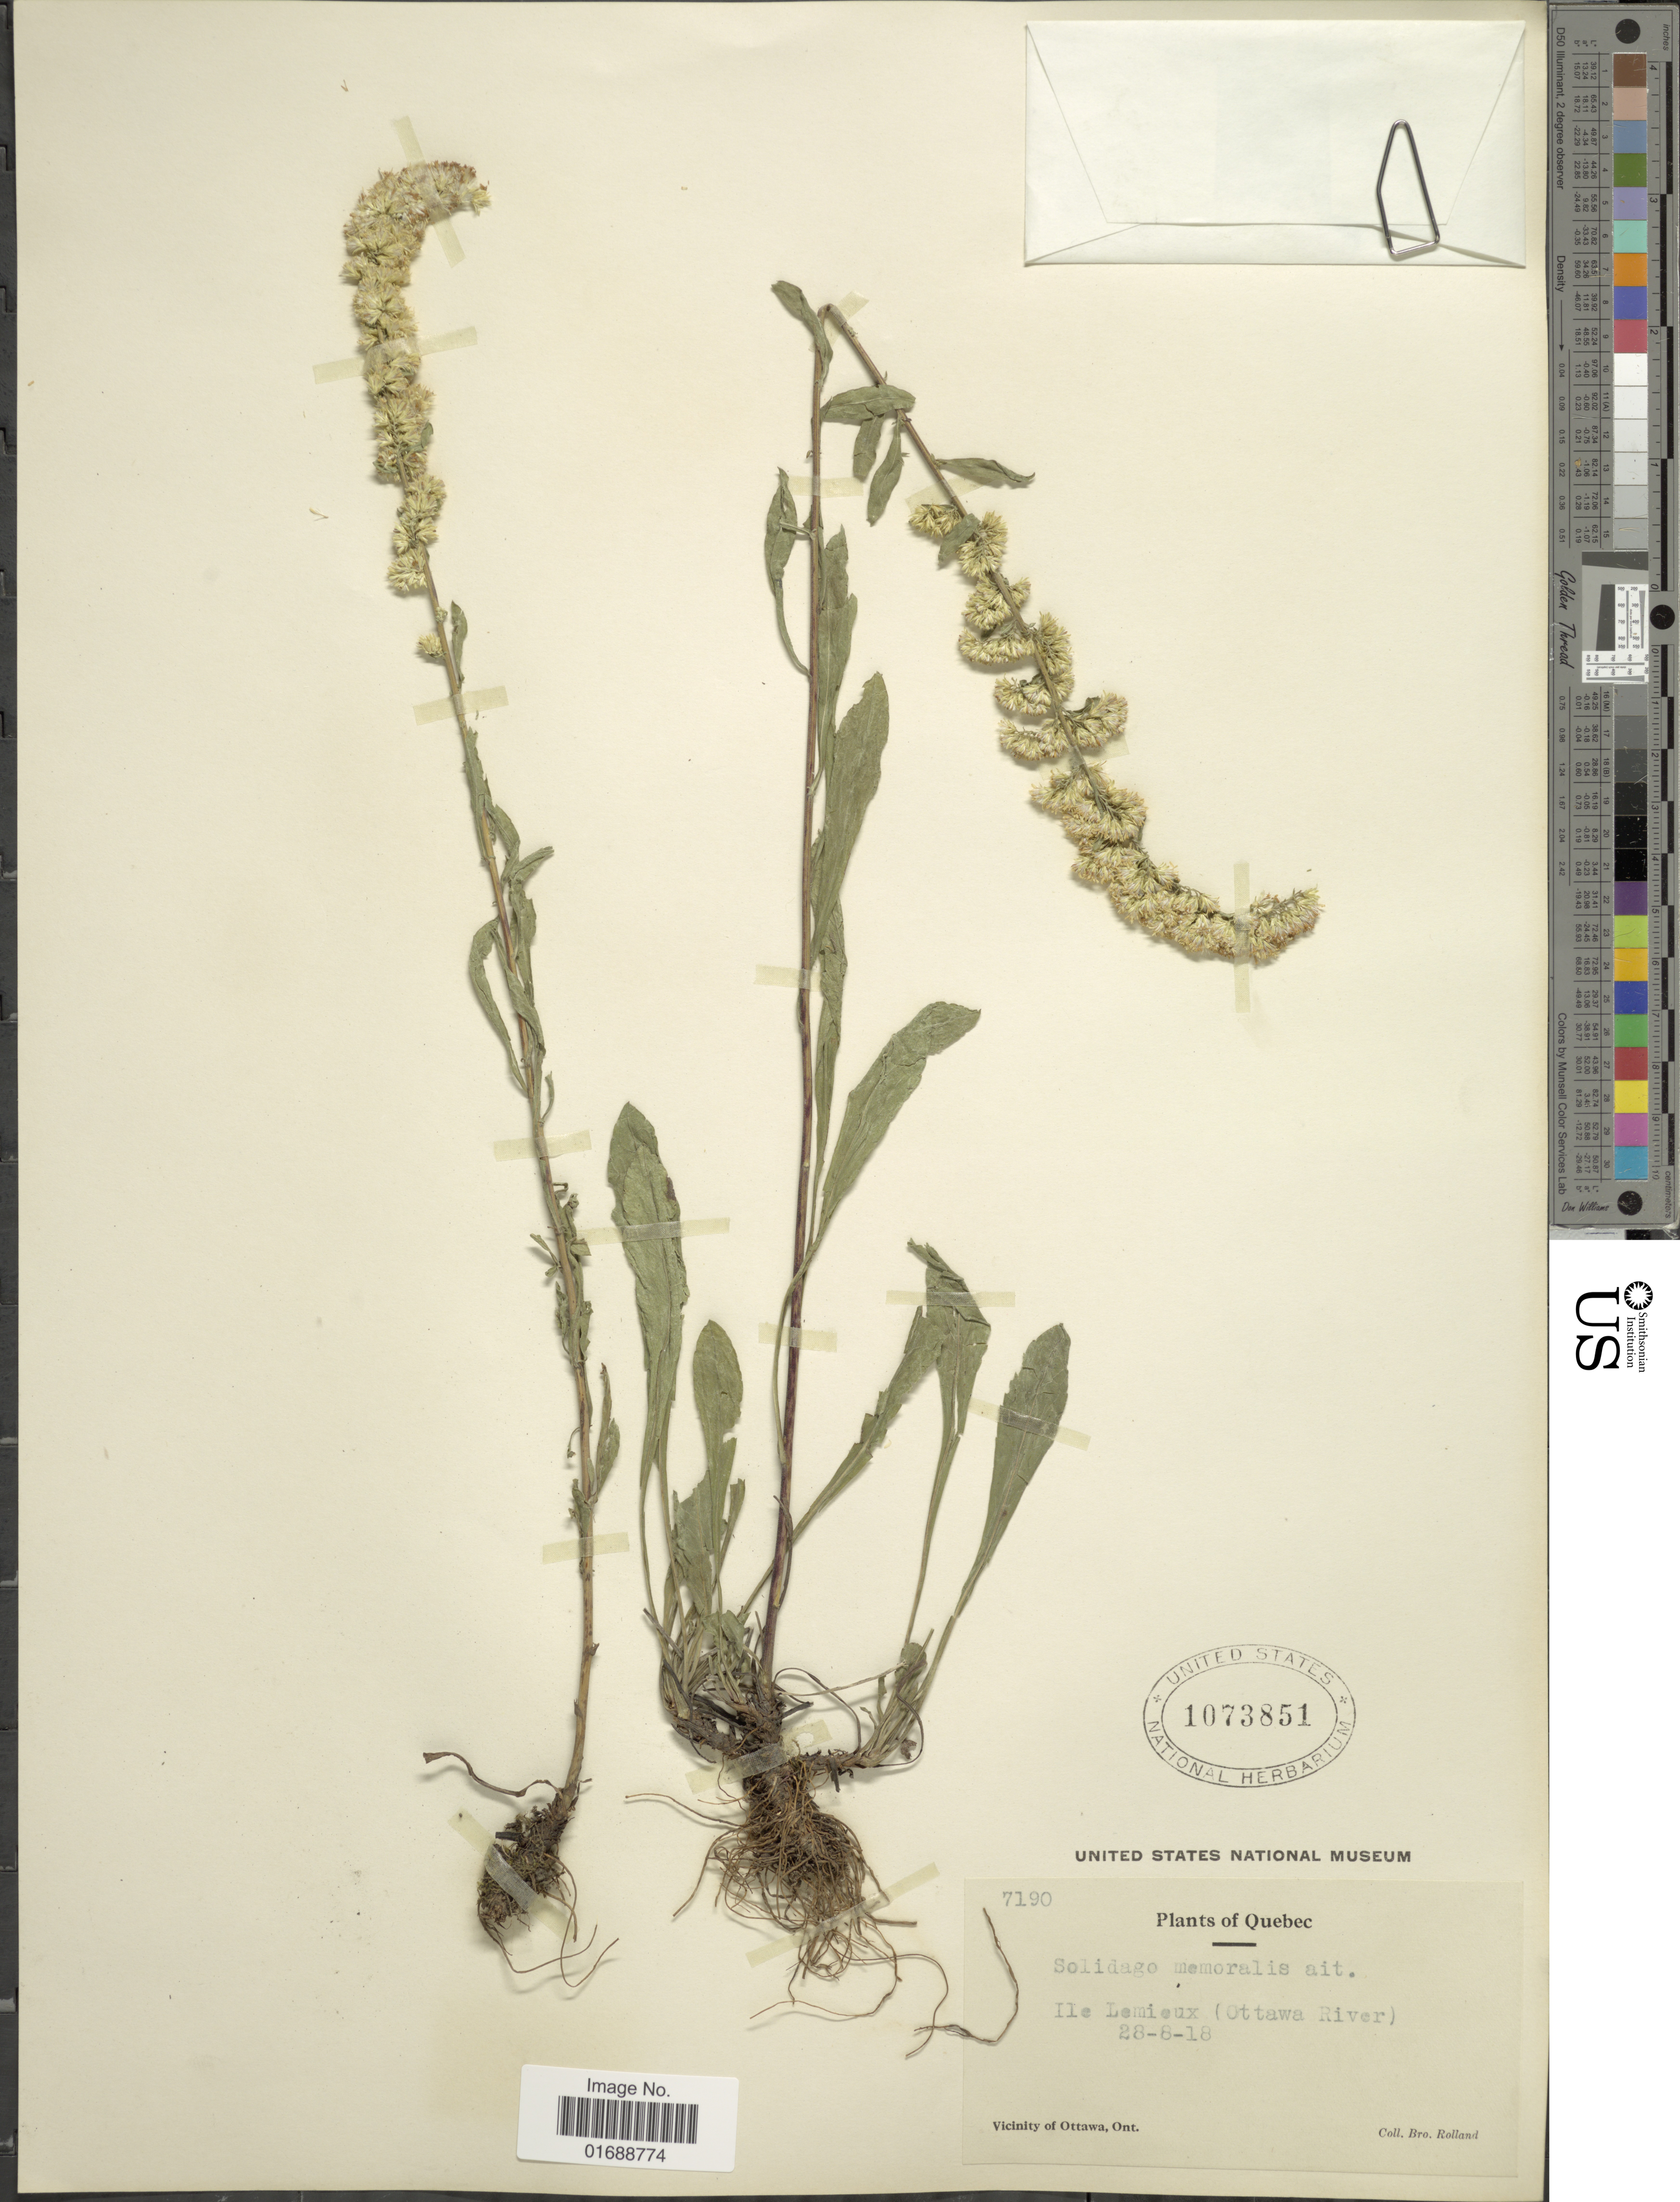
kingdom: Plantae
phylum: Tracheophyta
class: Magnoliopsida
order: Asterales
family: Asteraceae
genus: Solidago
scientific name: Solidago nemoralis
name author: Aiton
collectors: B. Rolland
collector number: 7190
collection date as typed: Transcribed d/m/y: 28/8/18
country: Canada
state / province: Quebec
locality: Ile Lemieux (Ottawa River), Vicinity of Ottawa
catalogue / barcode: US 1073851